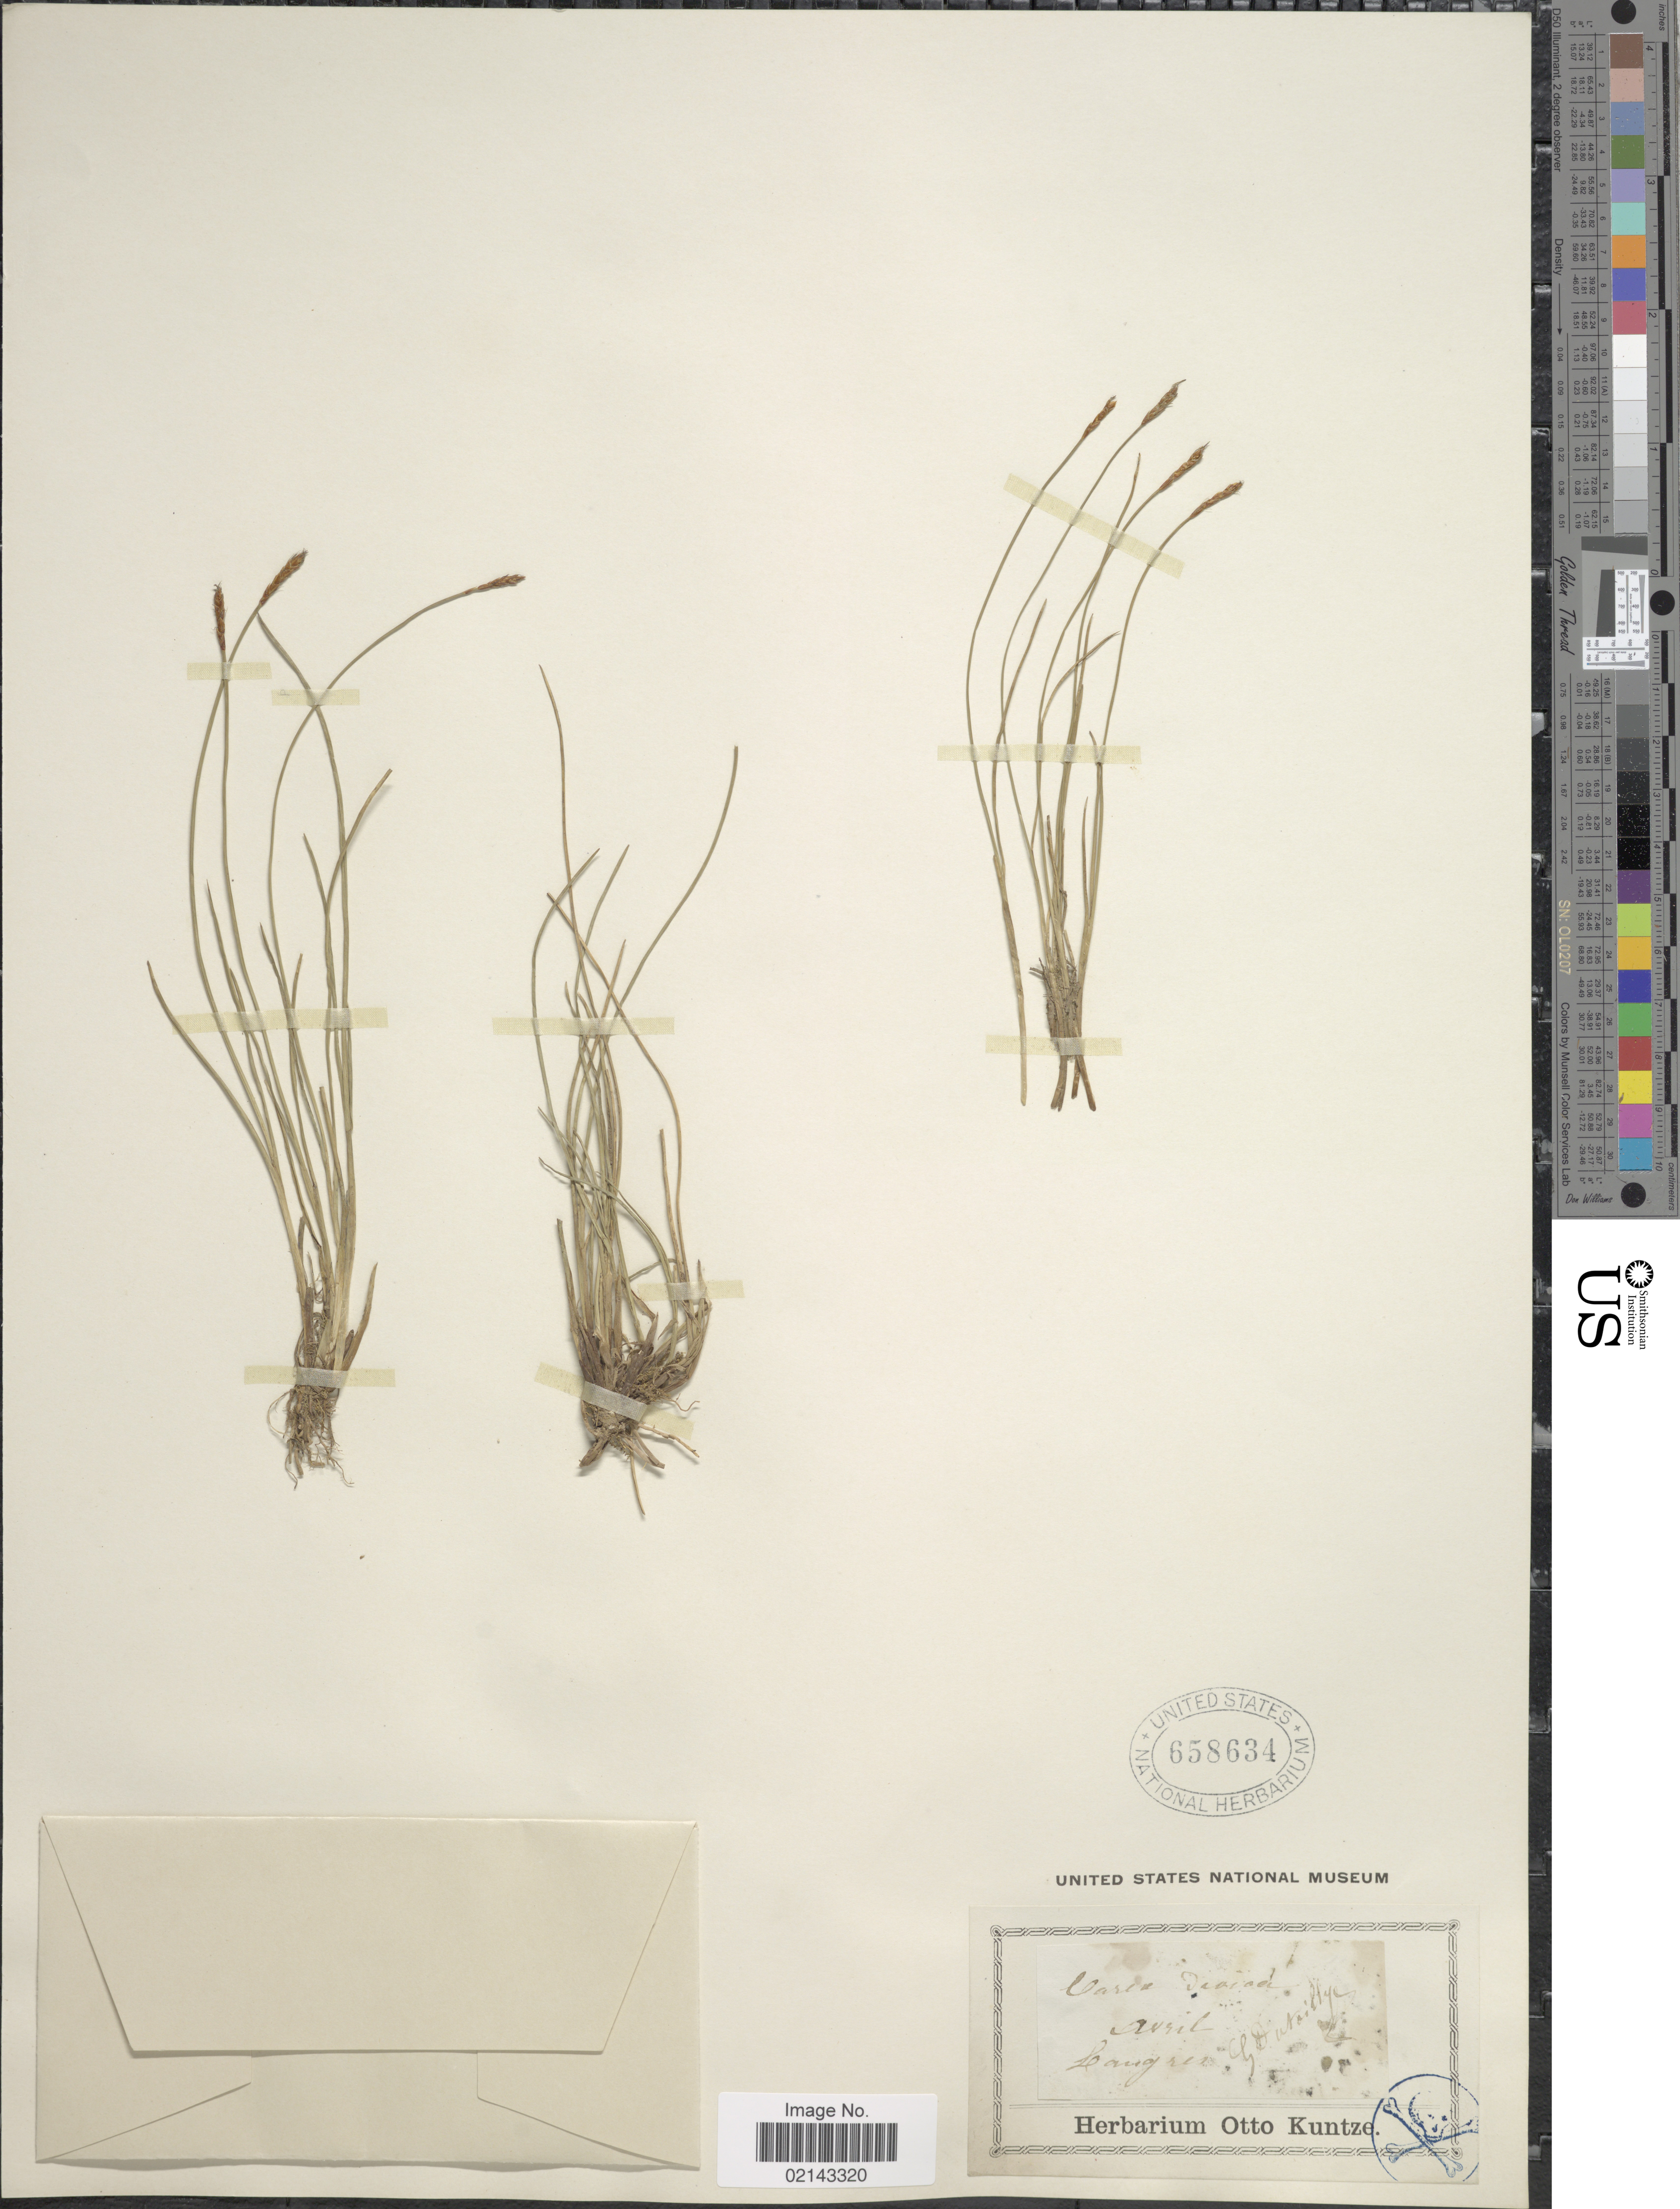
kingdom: Plantae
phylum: Tracheophyta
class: Liliopsida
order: Poales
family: Cyperaceae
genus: Carex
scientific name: Carex dioica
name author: L.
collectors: ex herb. Otto Kuntze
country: France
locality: Langres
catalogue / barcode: US 658634